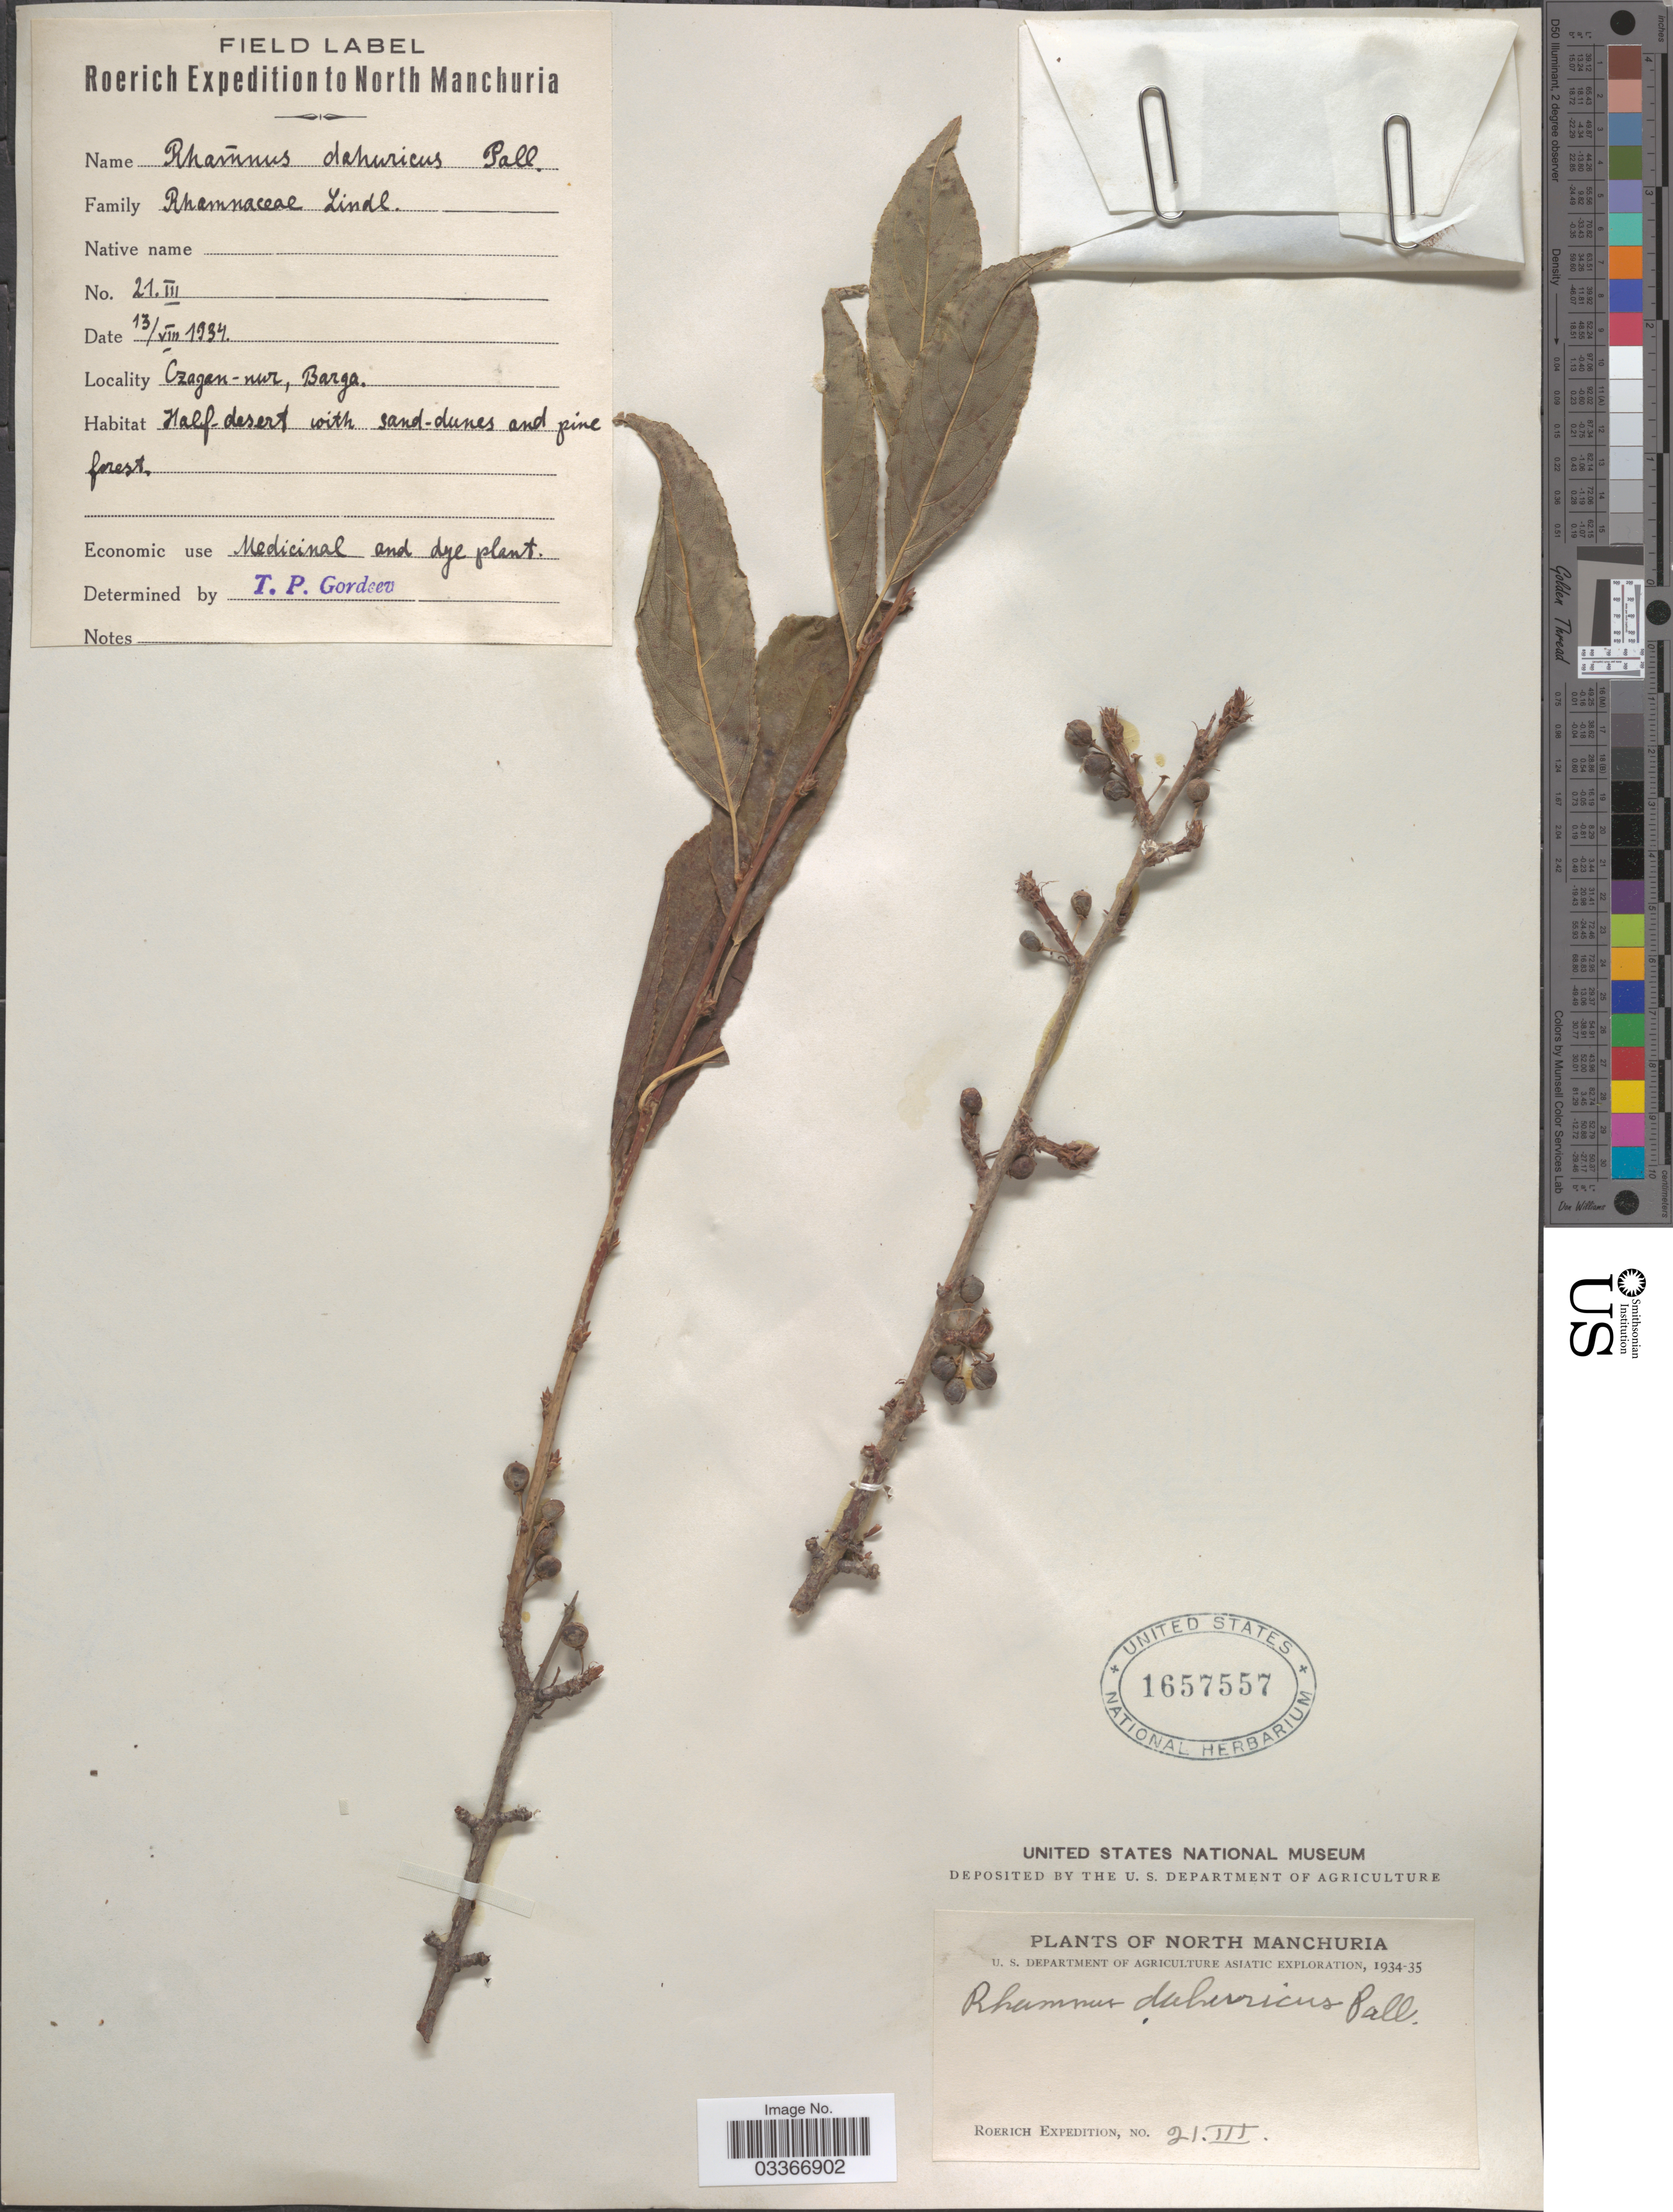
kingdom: Plantae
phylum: Tracheophyta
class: Magnoliopsida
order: Rosales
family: Rhamnaceae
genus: Rhamnus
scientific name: Rhamnus davurica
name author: Pall.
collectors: Roerich Expedition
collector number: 21III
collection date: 1934-08-13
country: China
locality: North Manchuria. Czagan-nur, Barga.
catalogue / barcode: US 1657557